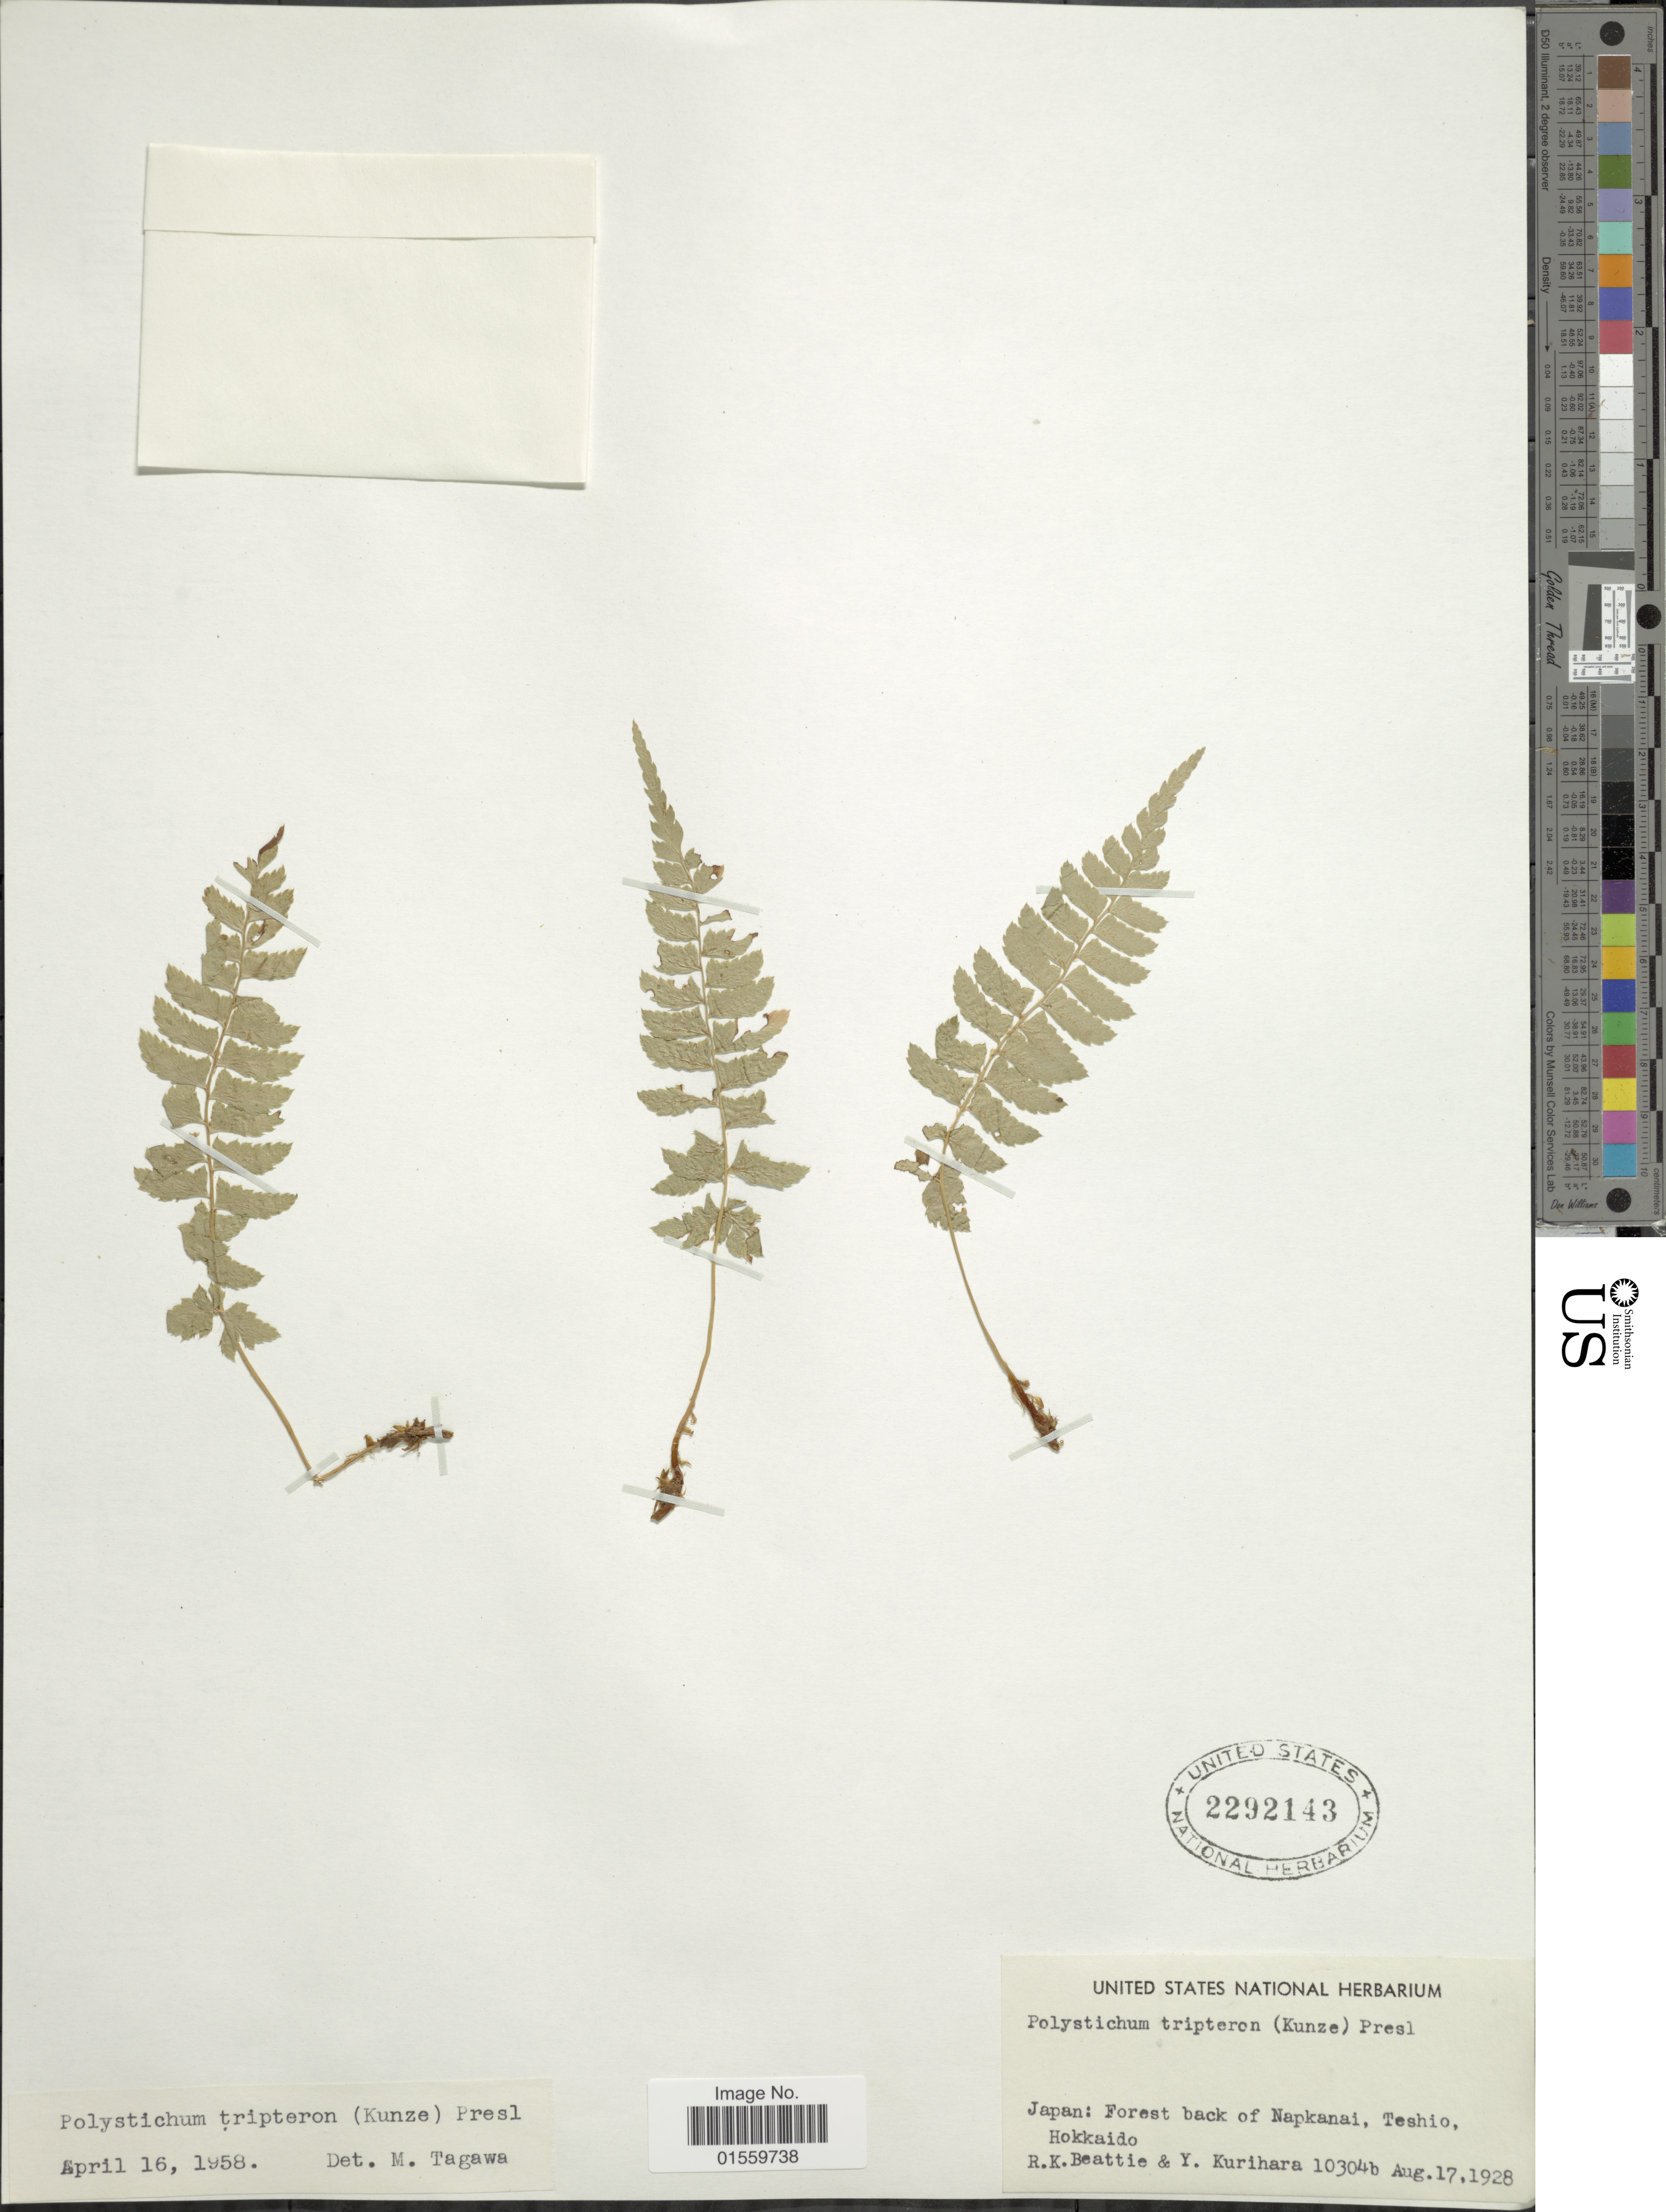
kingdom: Plantae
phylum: Tracheophyta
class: Polypodiopsida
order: Polypodiales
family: Dryopteridaceae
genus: Polystichum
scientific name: Polystichum tripteron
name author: (Kunze) C. Presl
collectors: R. K. Beattie & Y. Kurihara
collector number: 10304b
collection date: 1928-08-17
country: Japan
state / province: Hokkaidō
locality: Japan: Forest back of Napkanai, Teshio, Hokkaido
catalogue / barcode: US 2292143